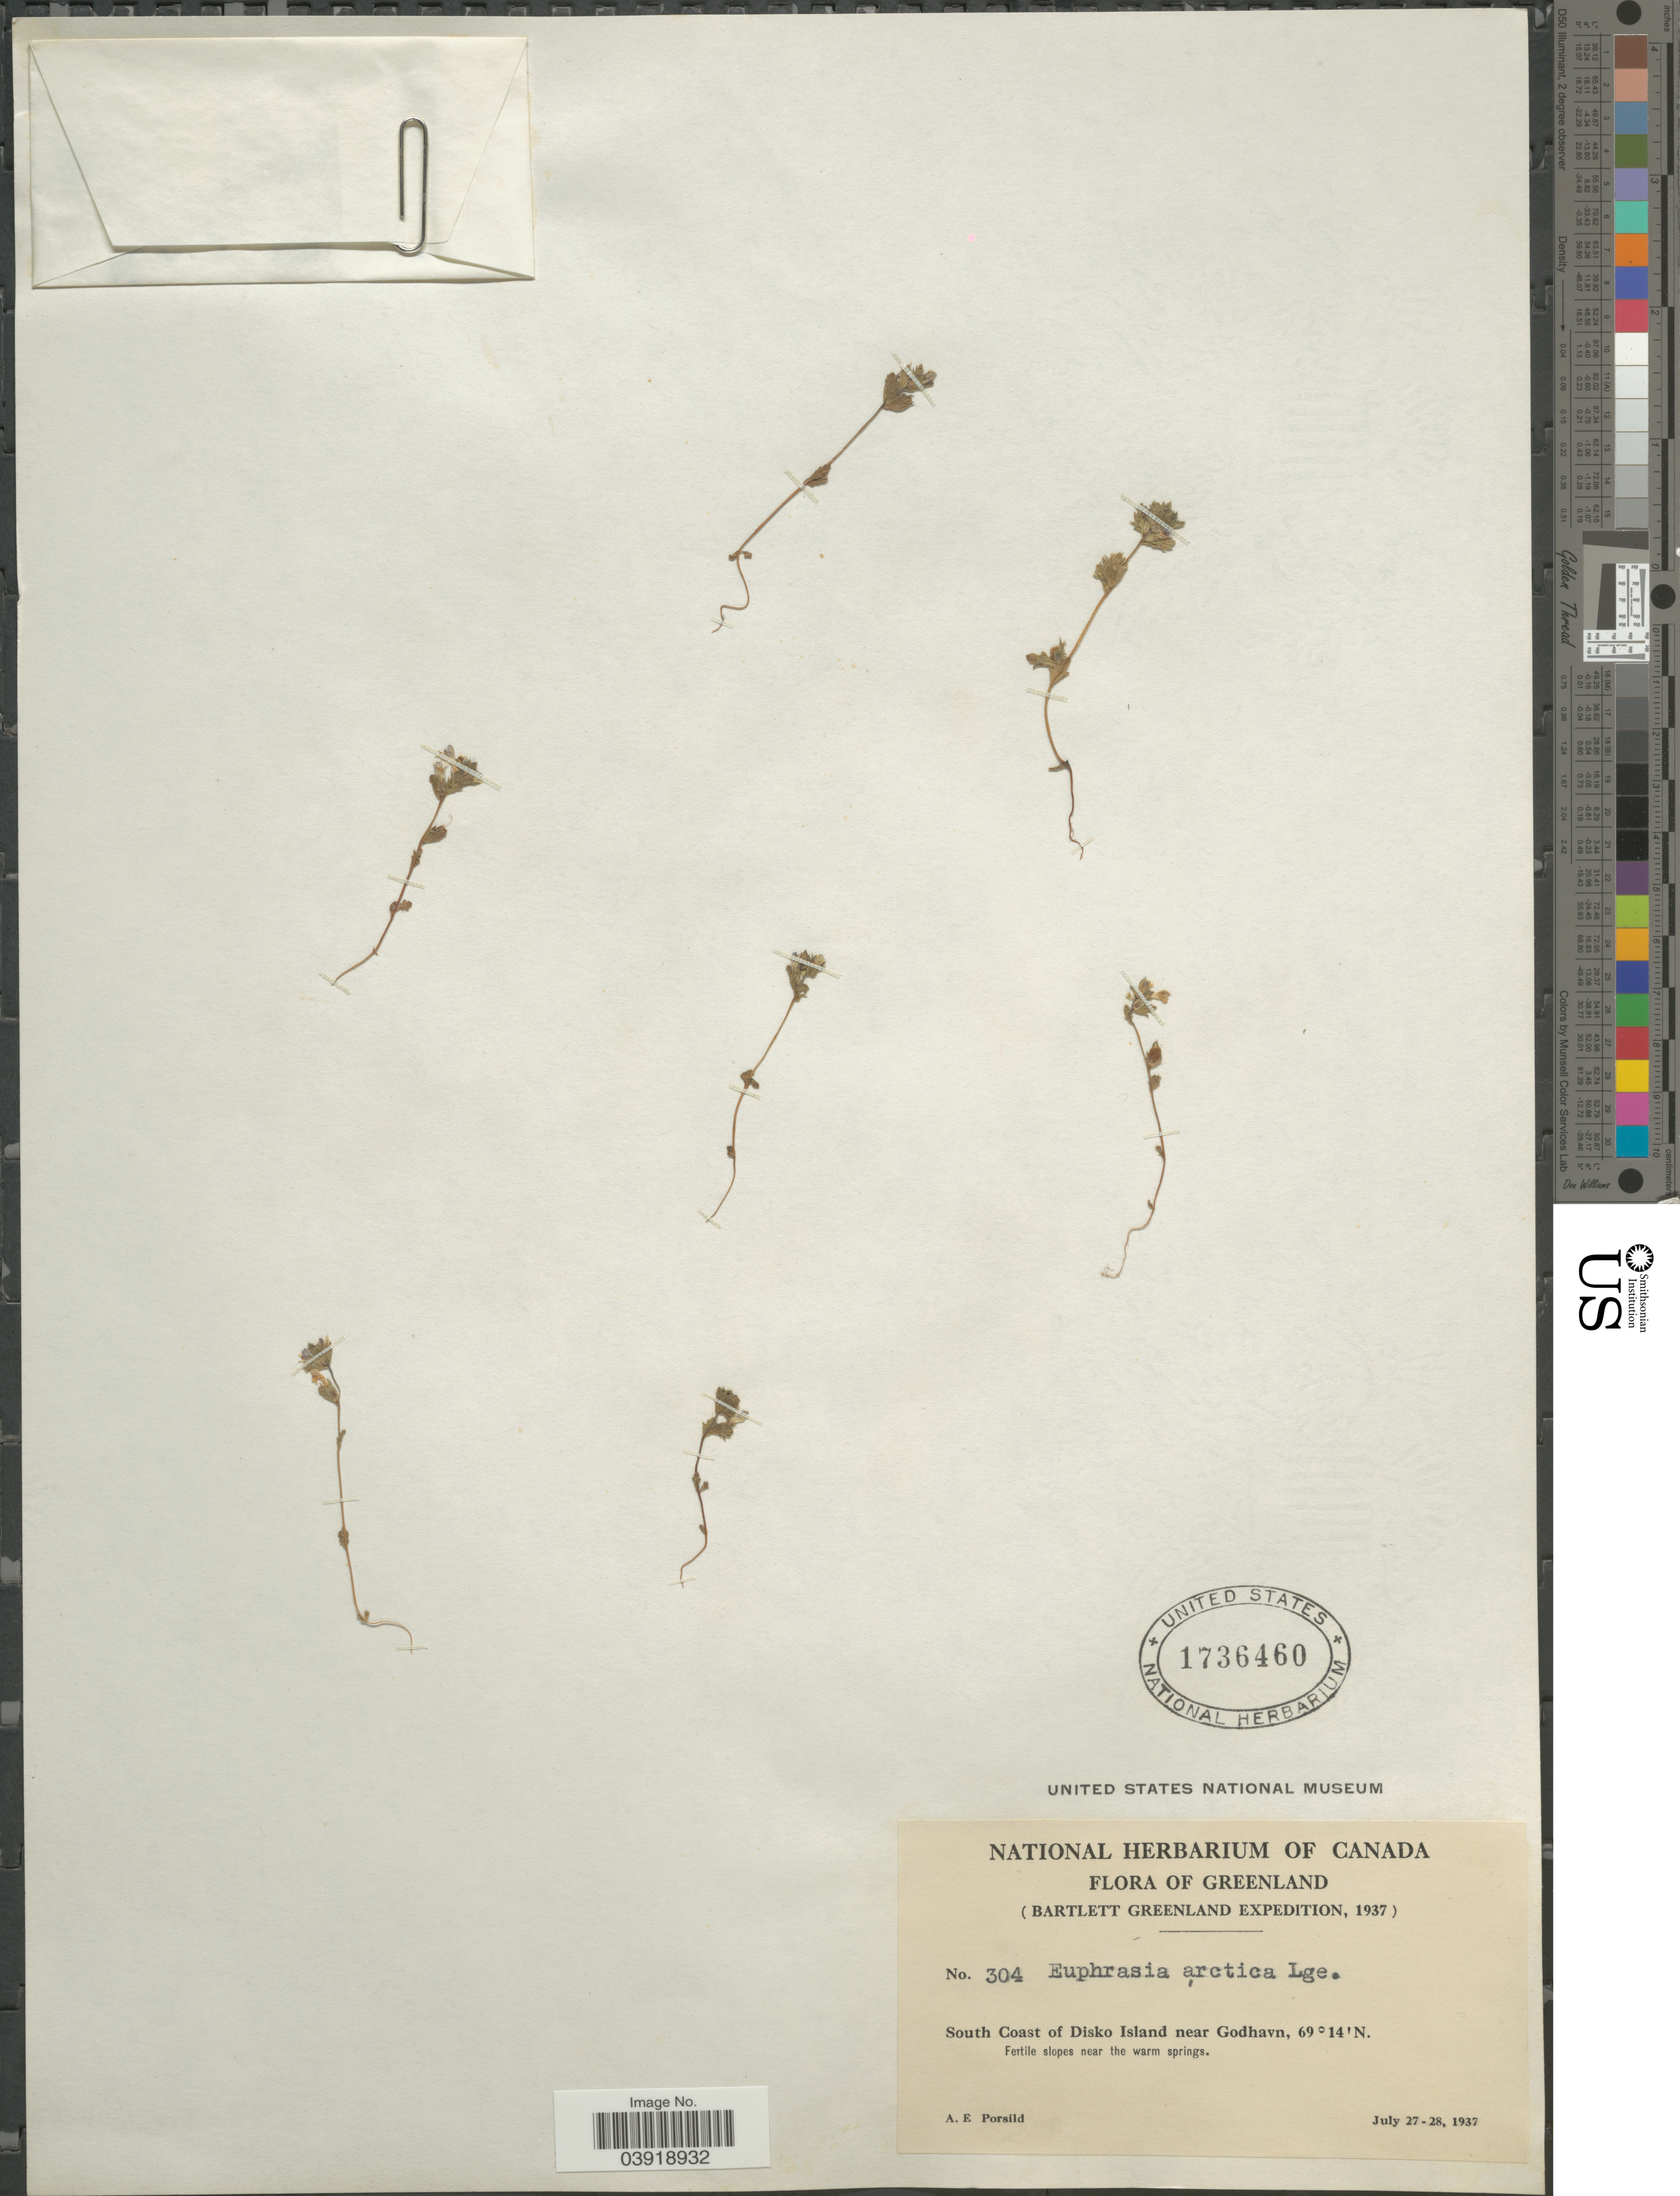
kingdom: Plantae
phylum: Tracheophyta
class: Magnoliopsida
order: Lamiales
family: Orobanchaceae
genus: Euphrasia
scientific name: Euphrasia arctica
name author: Lange ex Rostrup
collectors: A. E. Porsild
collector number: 304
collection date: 1937-07-27/1937-07-28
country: Greenland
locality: South Coast of Disko Island near Godhavn. Near the warm springs.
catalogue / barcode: US 1736460